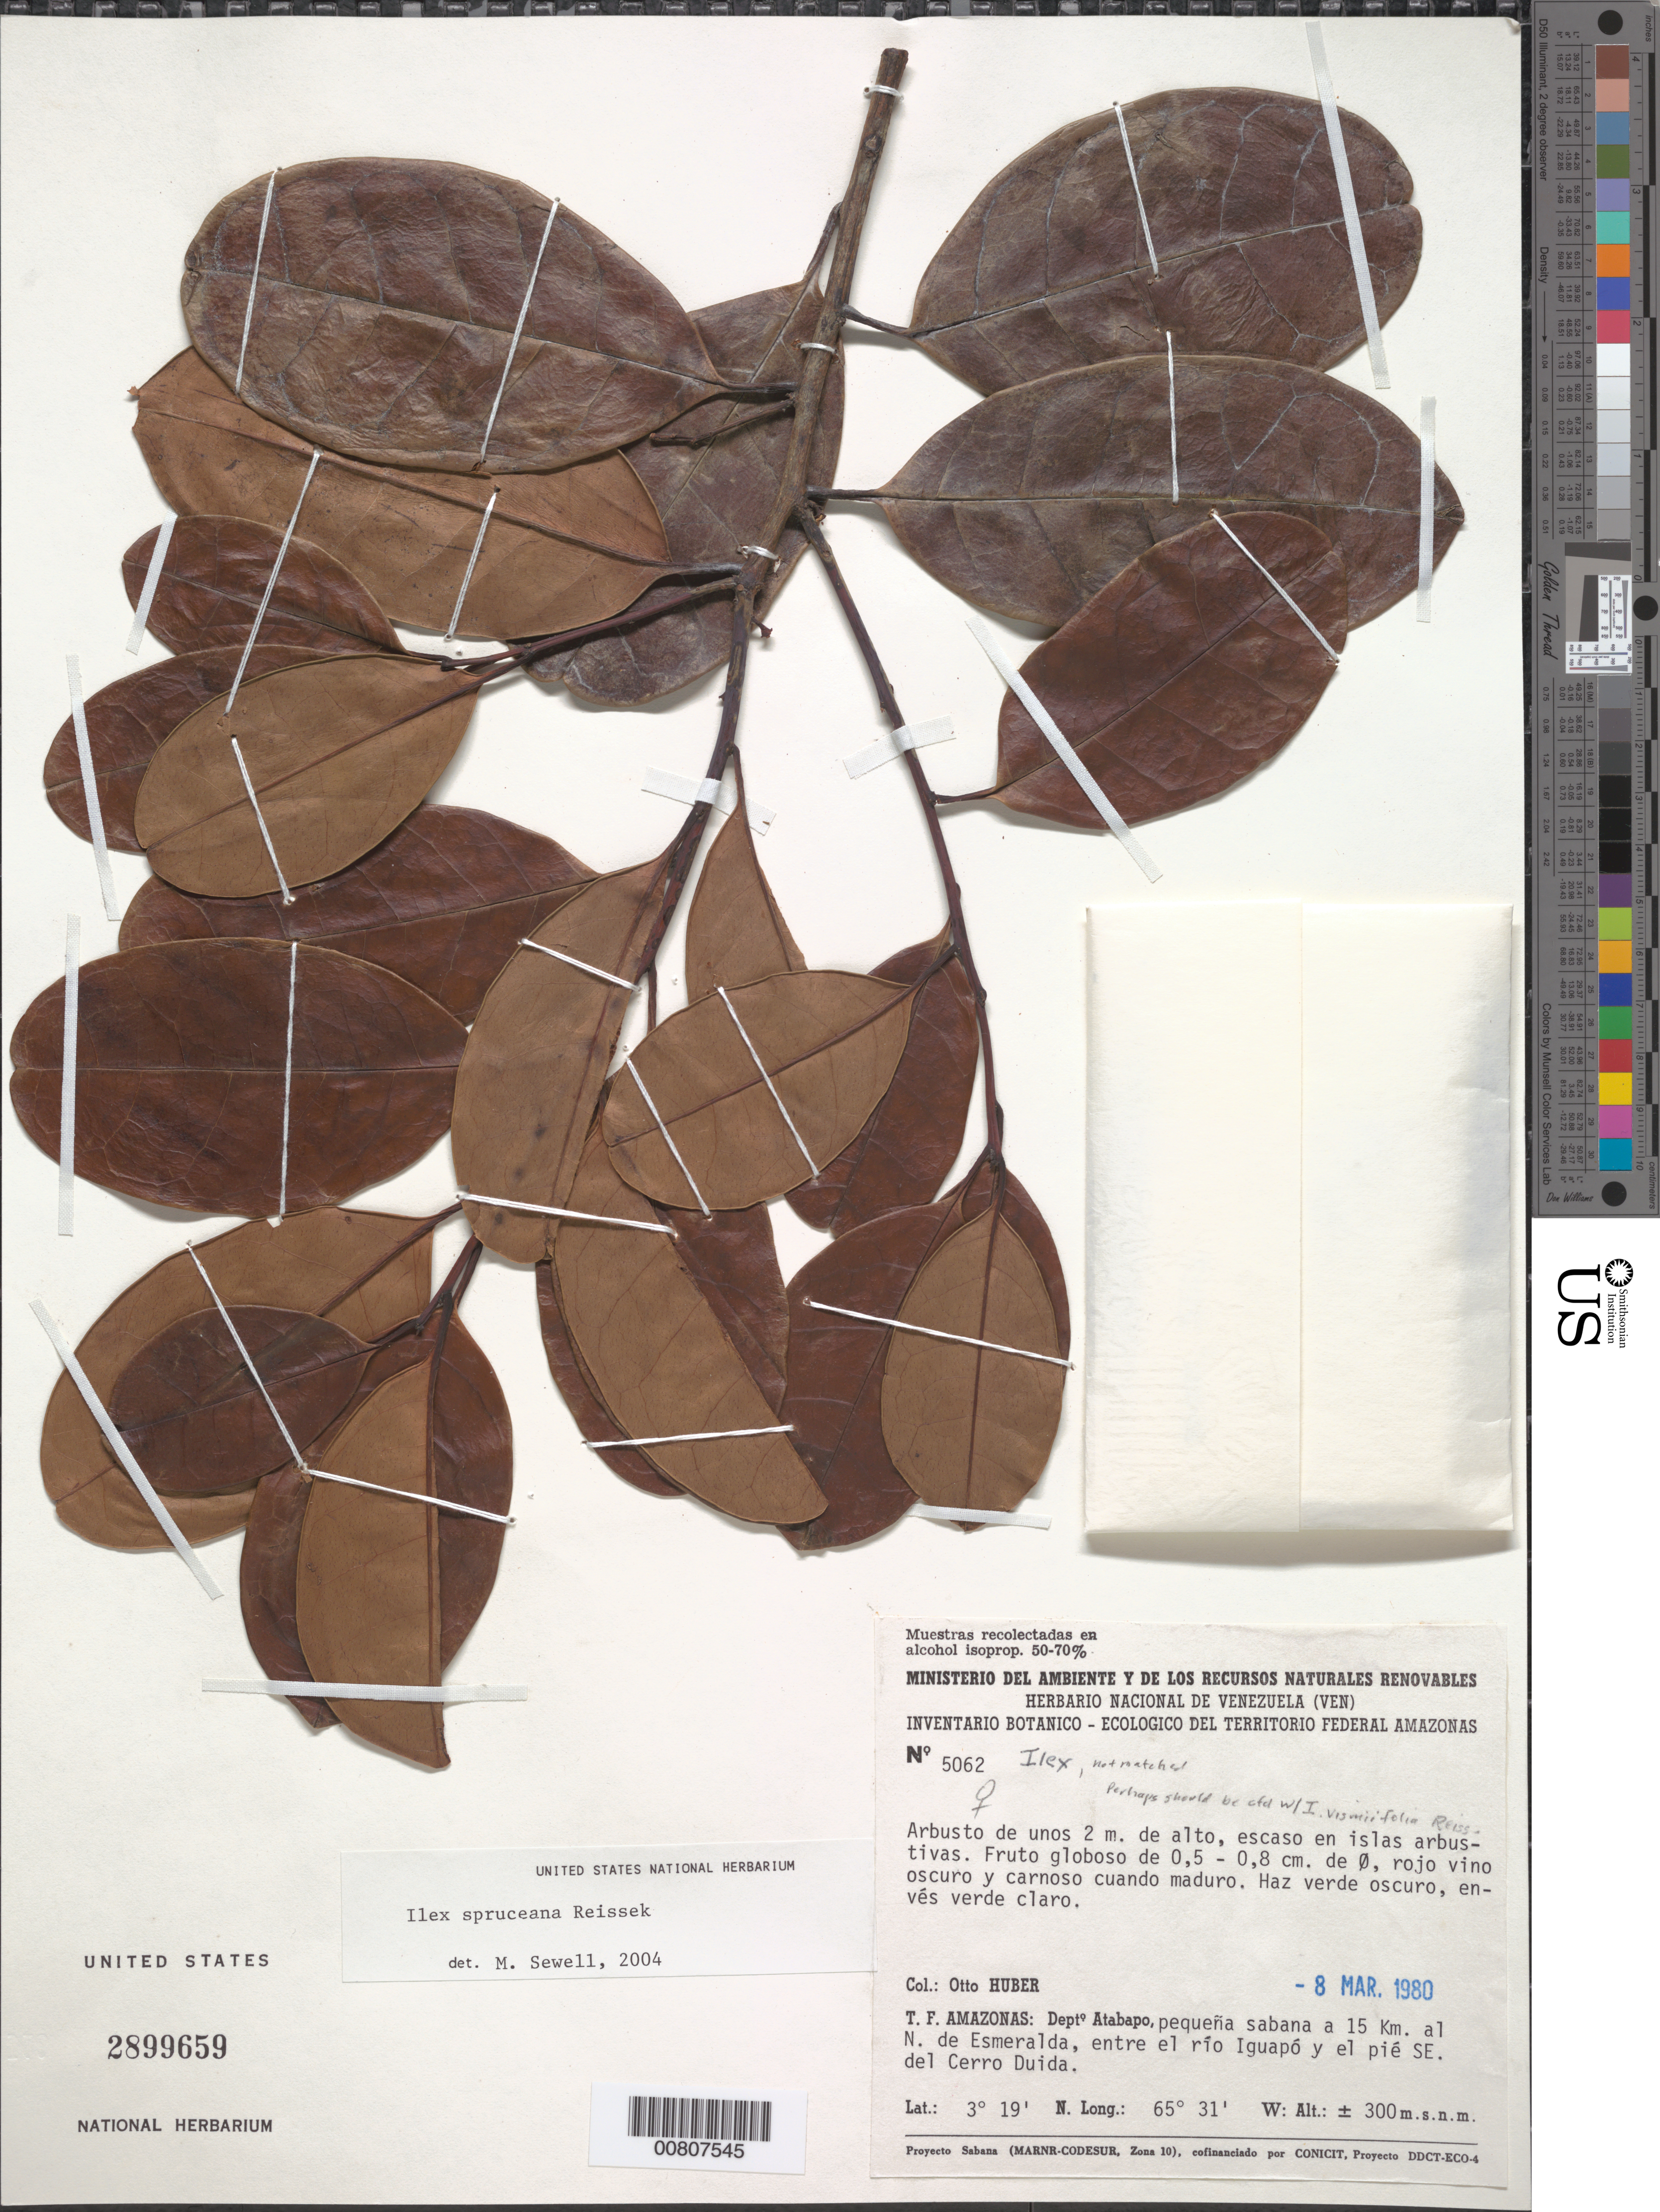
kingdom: Plantae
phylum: Tracheophyta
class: Magnoliopsida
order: Aquifoliales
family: Aquifoliaceae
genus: Ilex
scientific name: Ilex spruceana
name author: Reissek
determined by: Sewell, M.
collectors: O. Huber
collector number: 5062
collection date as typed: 8-Mar-80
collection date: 1980-03-08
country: Venezuela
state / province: Amazonas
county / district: Atabapo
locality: Esmeralda, 15 km al N, between Río Iguapó and SE face of Cerro Duida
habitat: Limited to shrub island in savanna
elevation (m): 300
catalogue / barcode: US 2899659